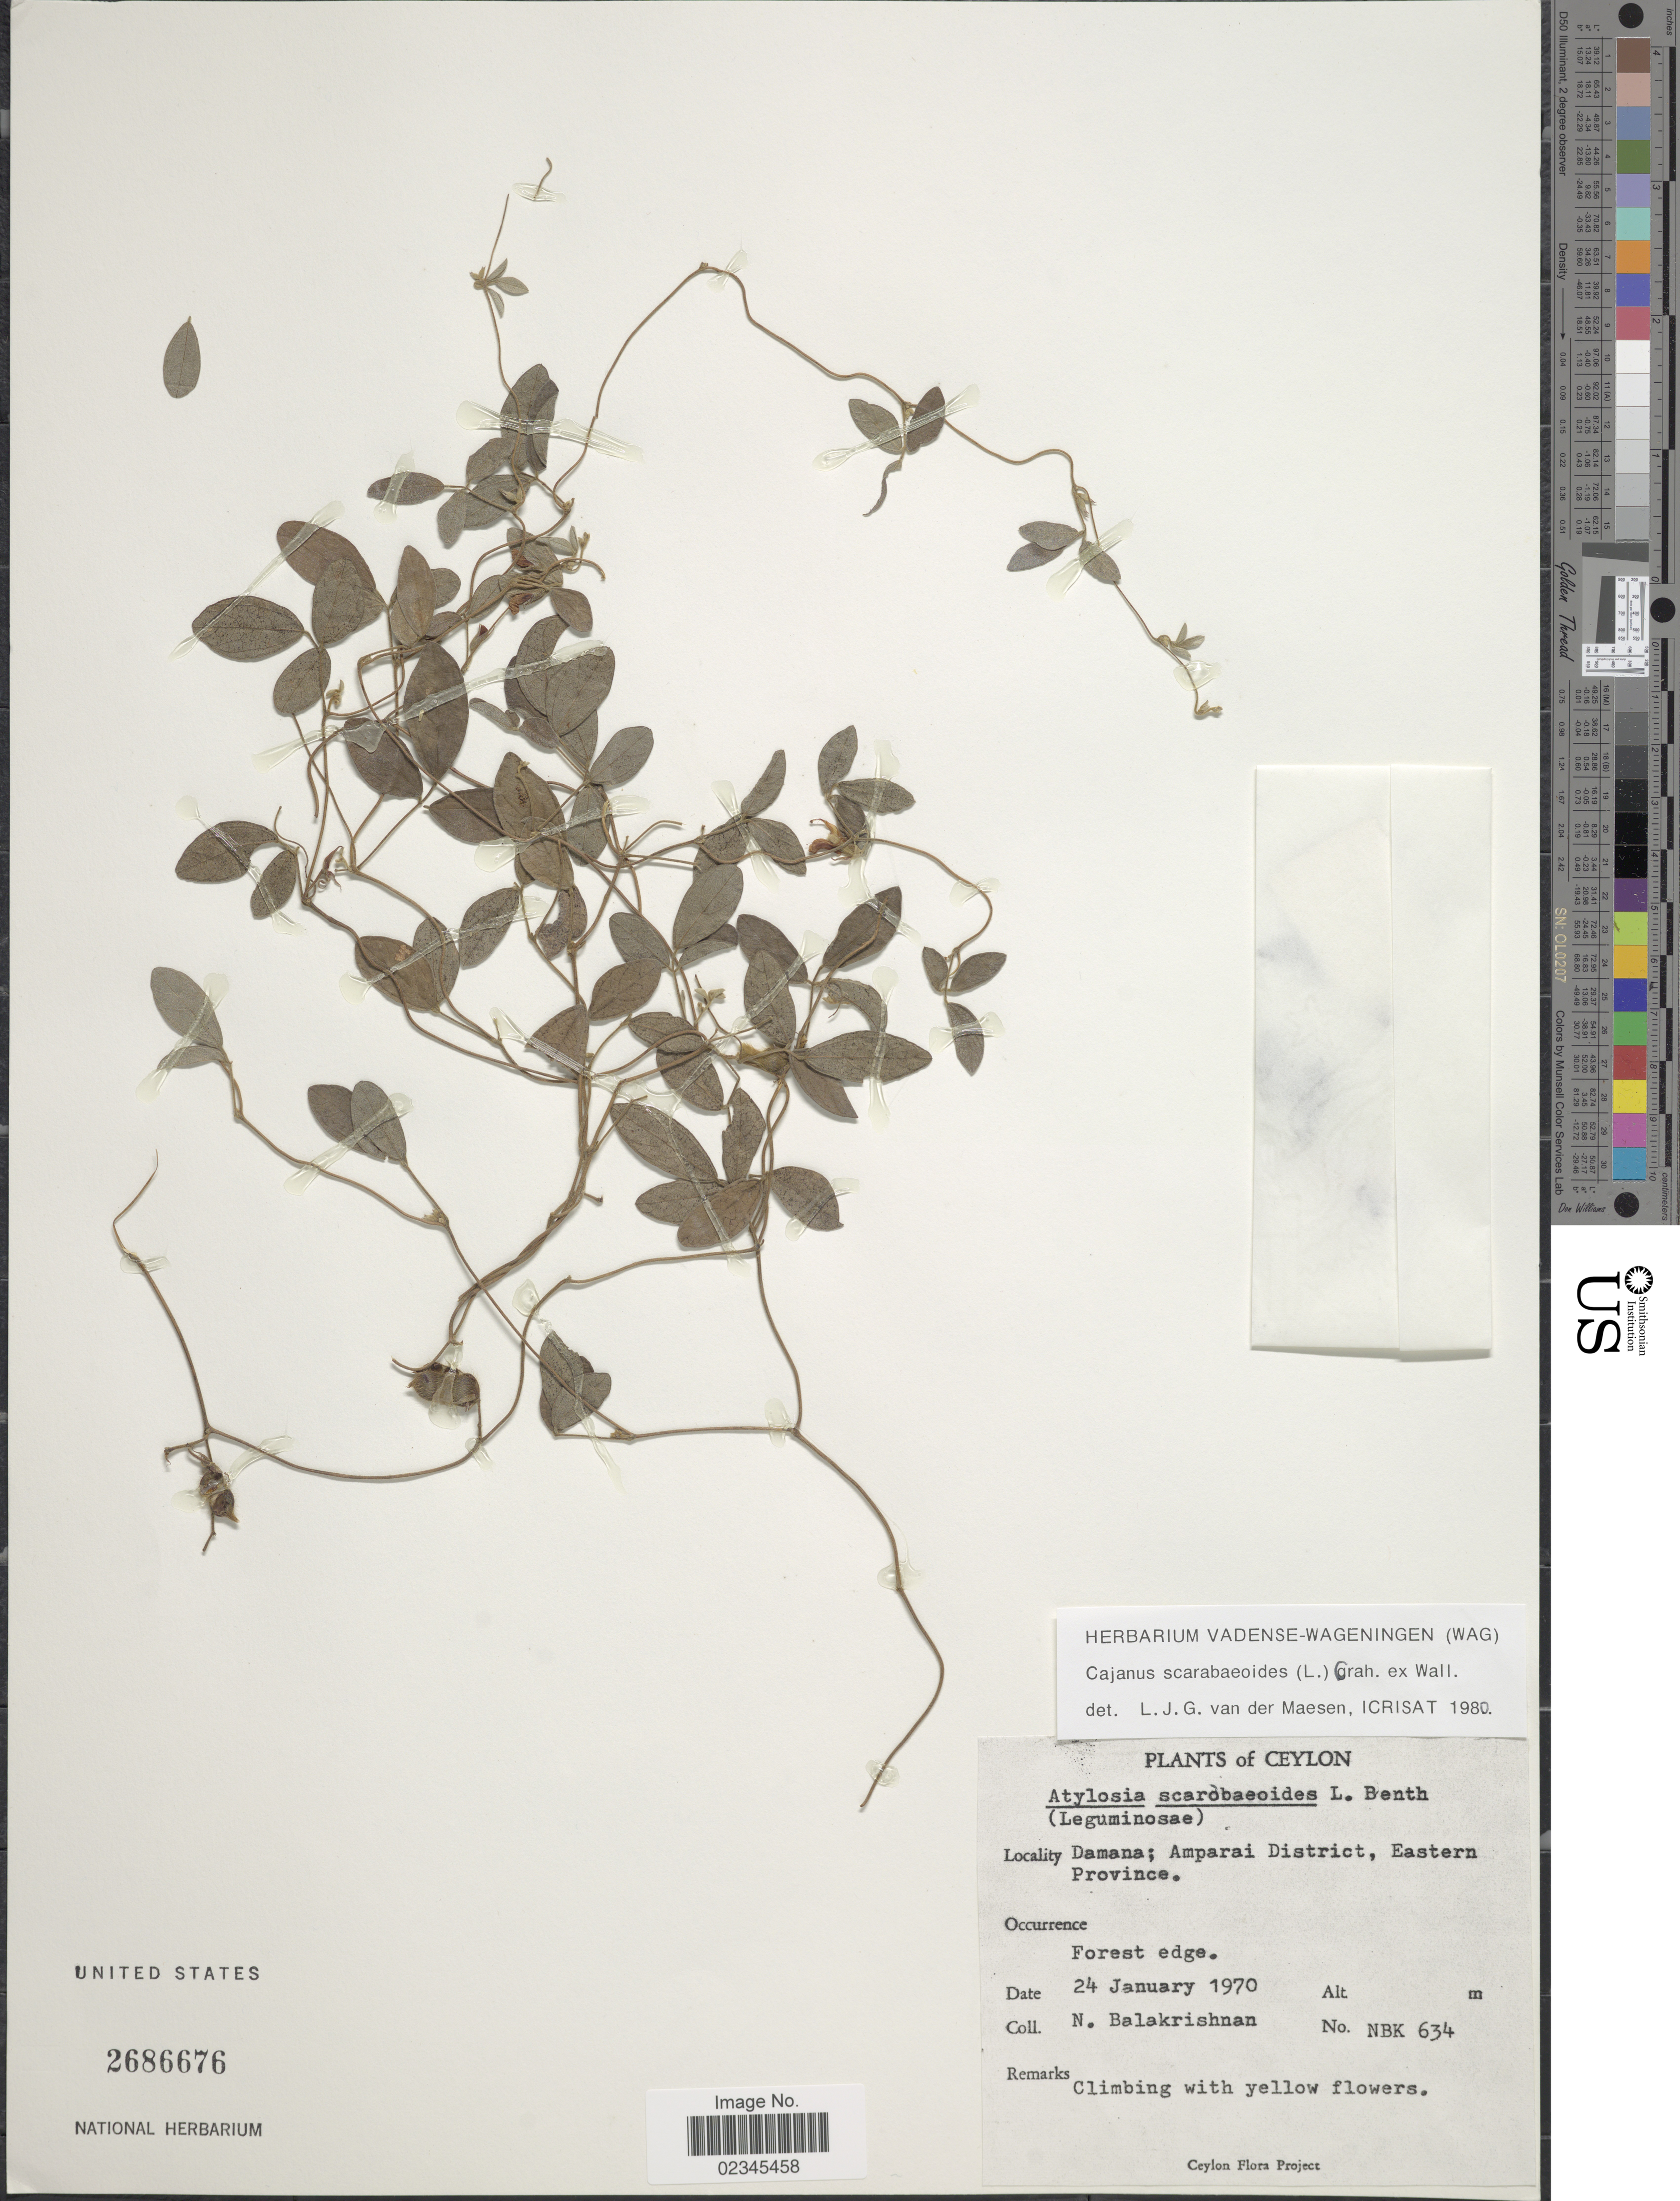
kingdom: Plantae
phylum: Tracheophyta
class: Magnoliopsida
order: Fabales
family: Fabaceae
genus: Cajanus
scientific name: Cajanus scarabaeoides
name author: (L.) Thou. ex Graham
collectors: N. Balakrishnan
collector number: NBK 634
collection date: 1970-01-24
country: Sri Lanka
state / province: Eastern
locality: Ceylon. Damana; Amparai District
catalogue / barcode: US 2686676